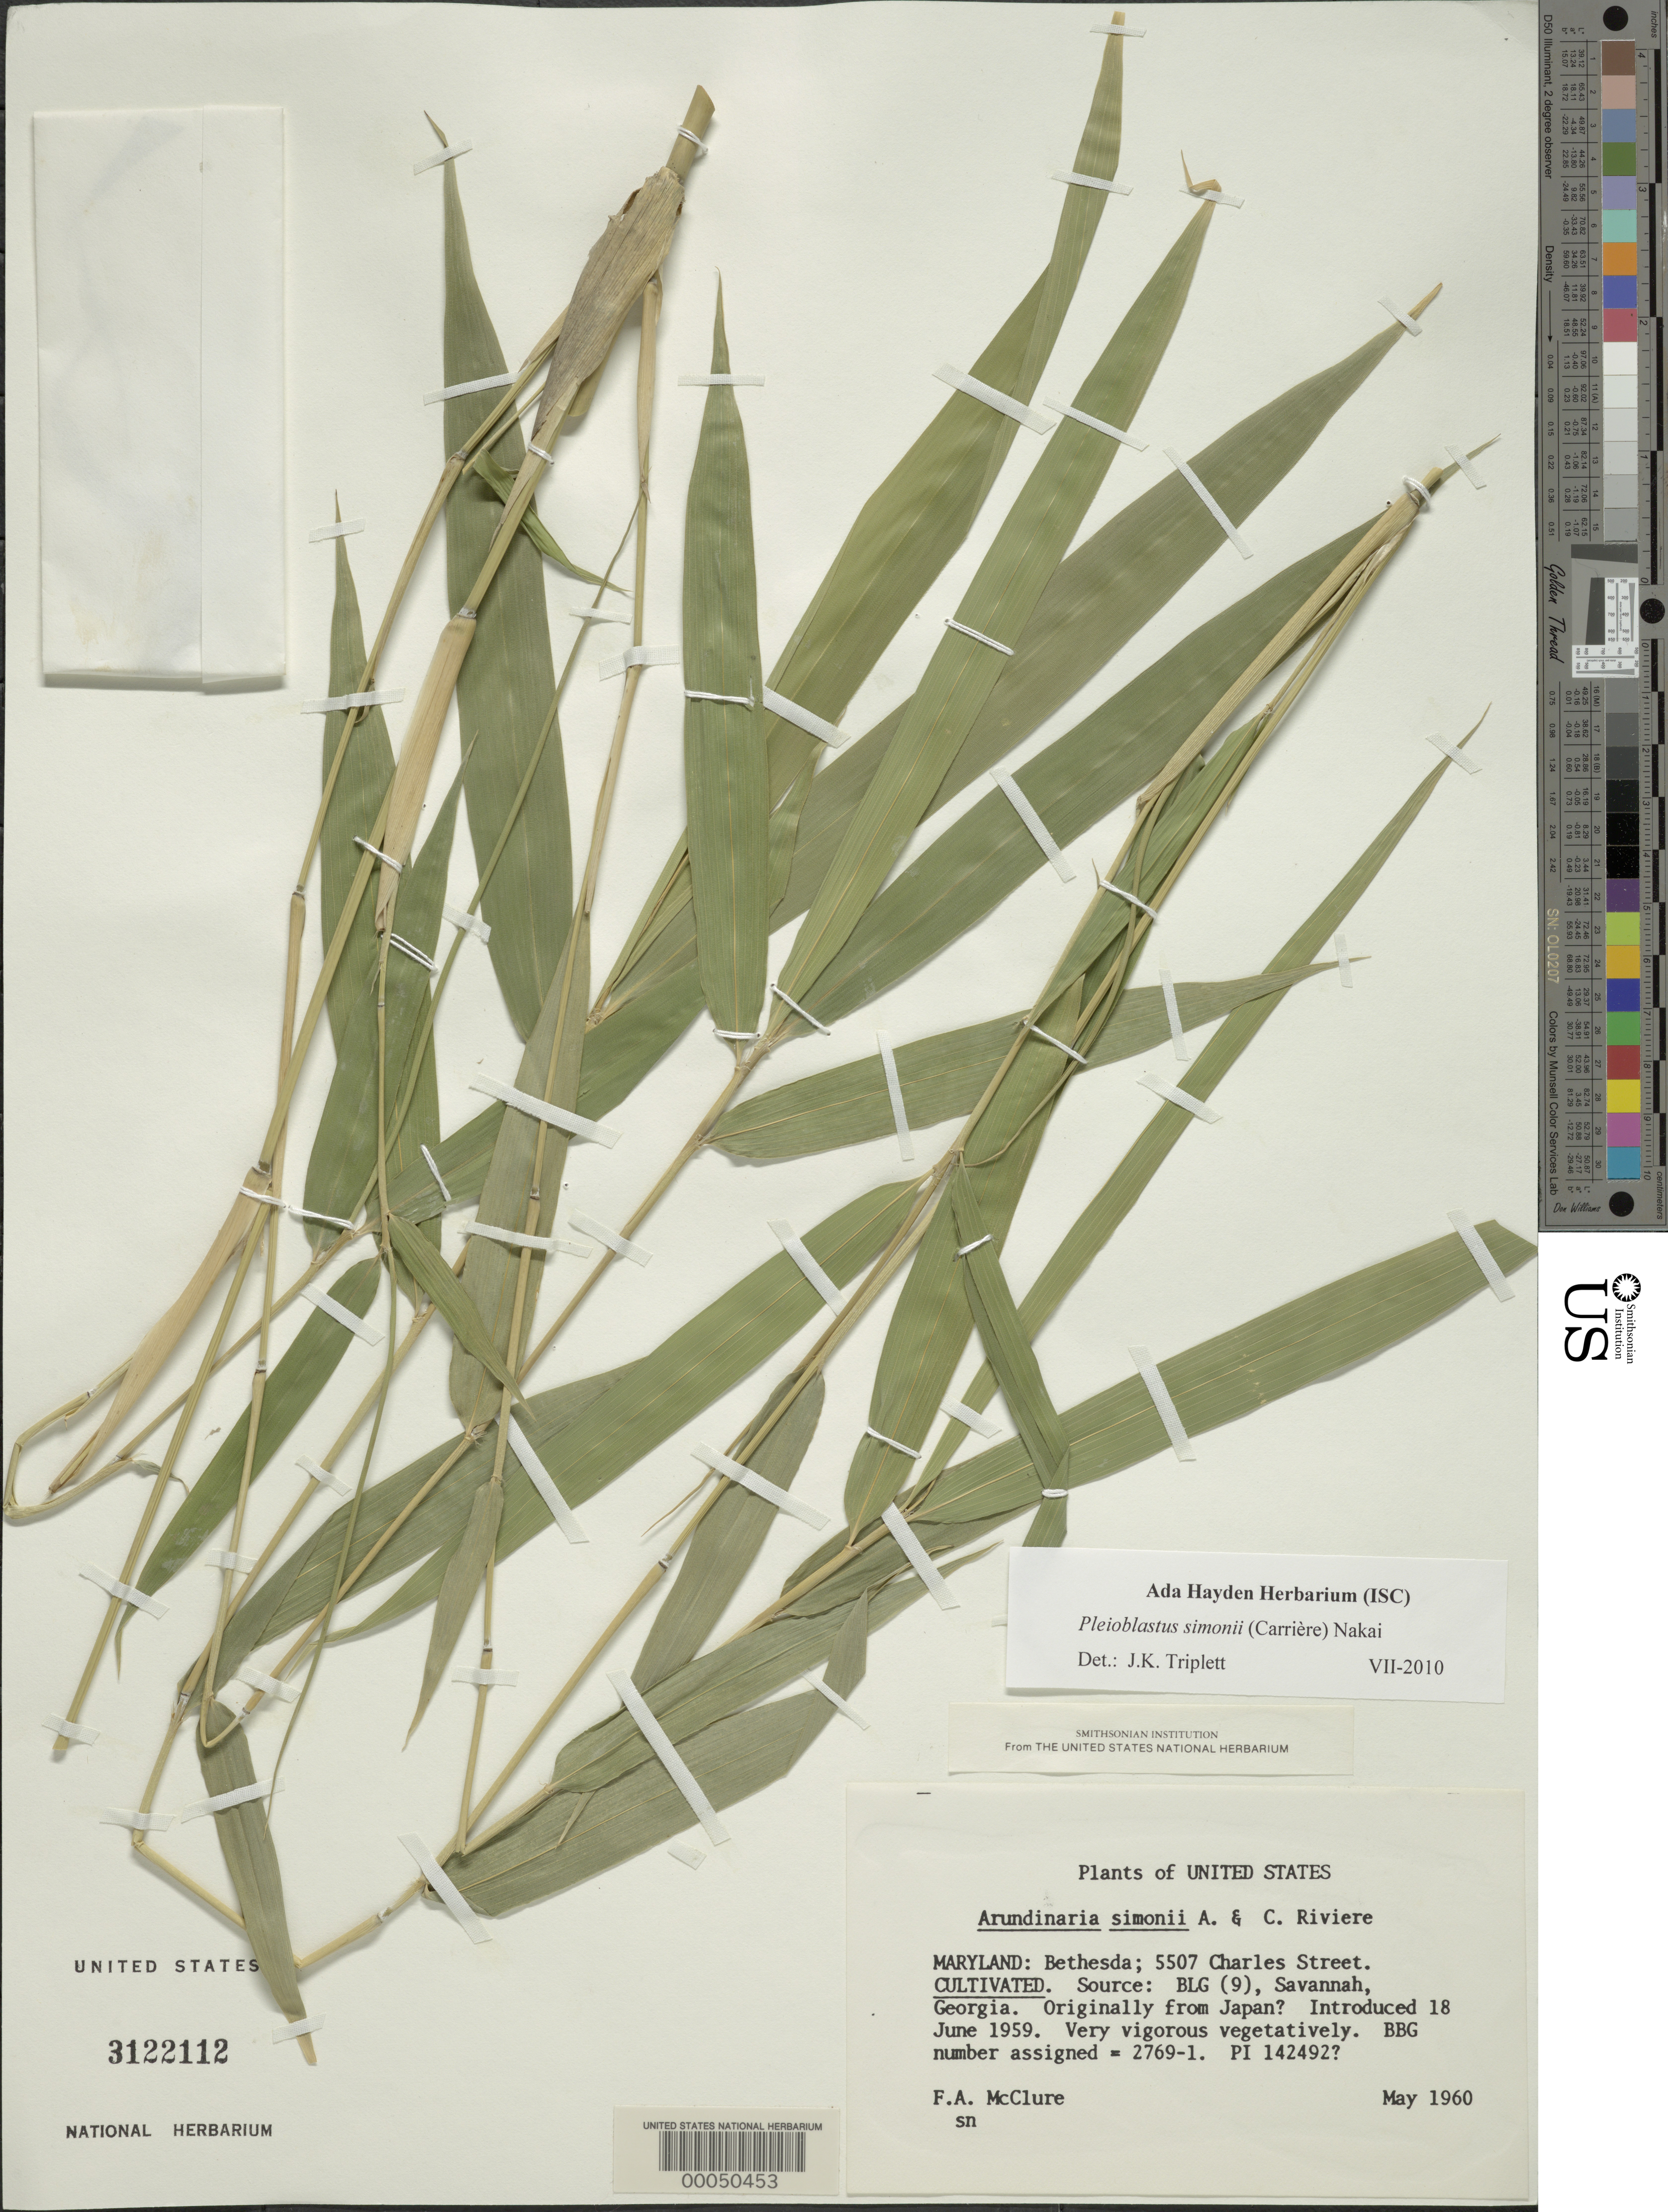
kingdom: Plantae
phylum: Tracheophyta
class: Liliopsida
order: Poales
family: Poaceae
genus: Pleioblastus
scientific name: Pleioblastus simonii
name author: (Carrière) Nakai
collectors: F. A. McClure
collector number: BBG 2769-1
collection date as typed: May 1960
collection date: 1960-05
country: United States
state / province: Maryland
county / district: Montgomery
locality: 5507 Charles Street, Bethesda (McClure's garden)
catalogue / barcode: US 3122112